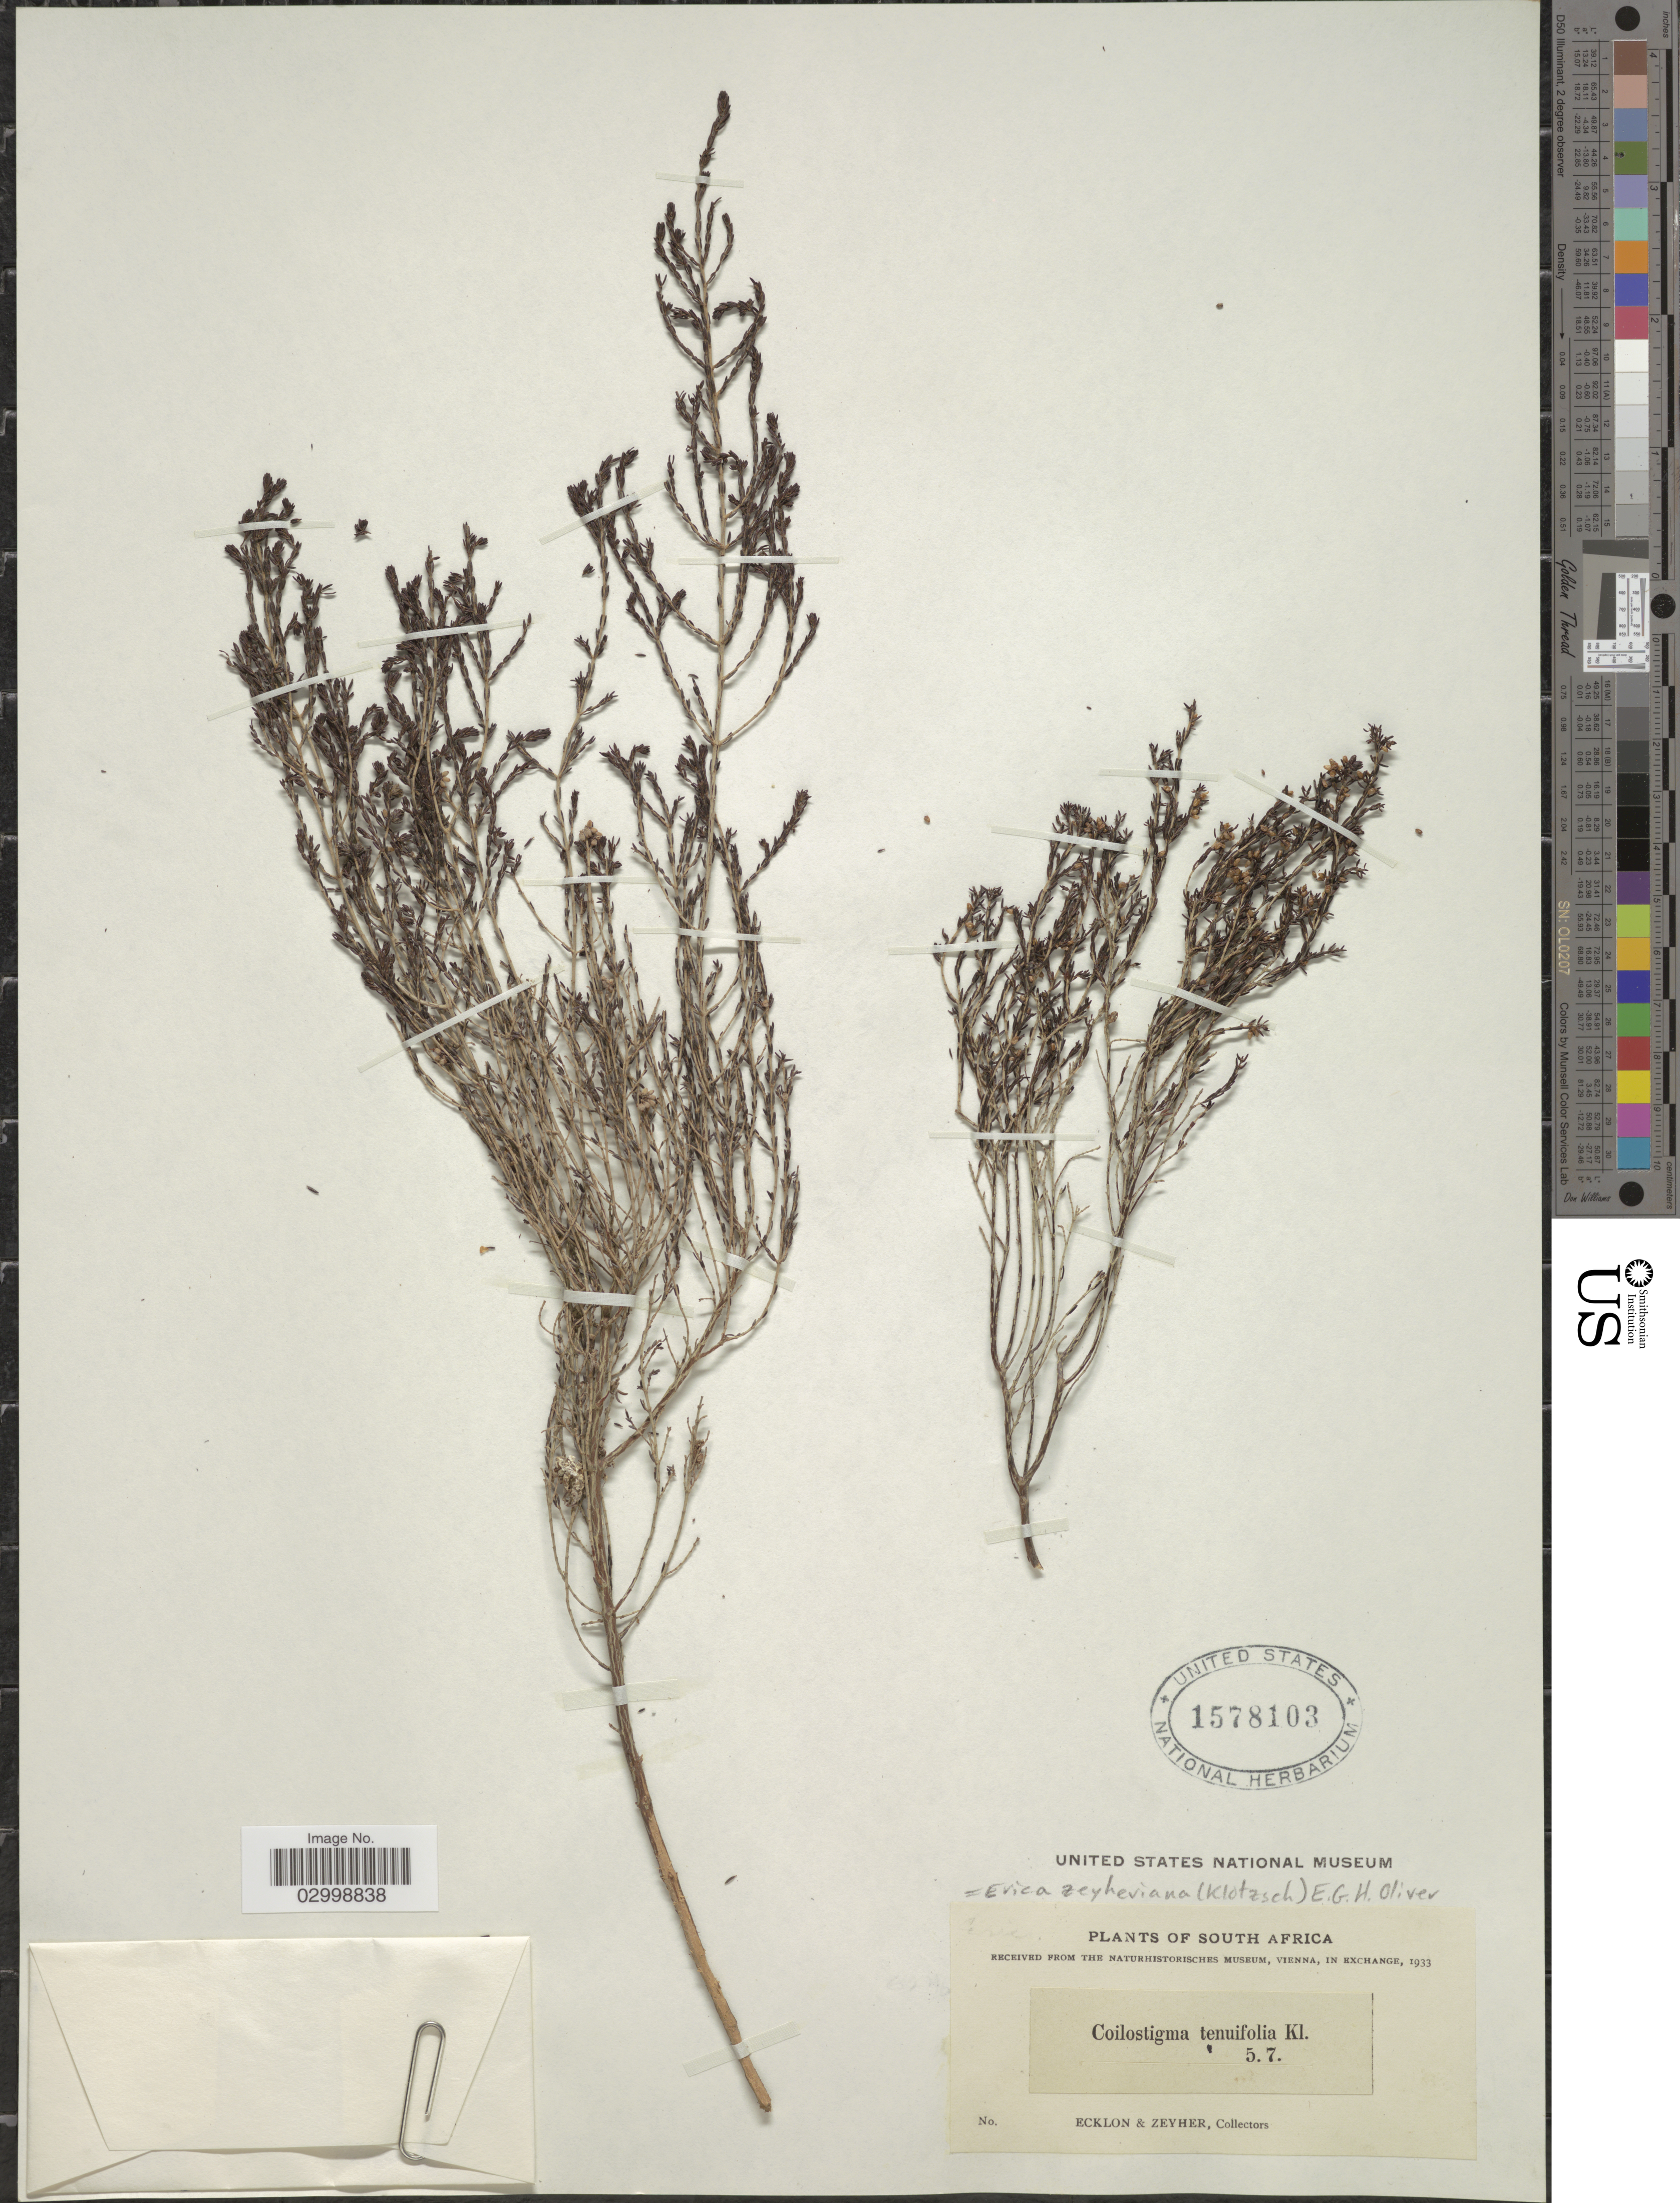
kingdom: Plantae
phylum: Tracheophyta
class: Magnoliopsida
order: Ericales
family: Ericaceae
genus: Erica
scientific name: Erica zeyheriana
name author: (Klotzsch) E.G.H. Oliv.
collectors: -. Ecklon & -. Zeyher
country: South Africa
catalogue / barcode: US 1578103